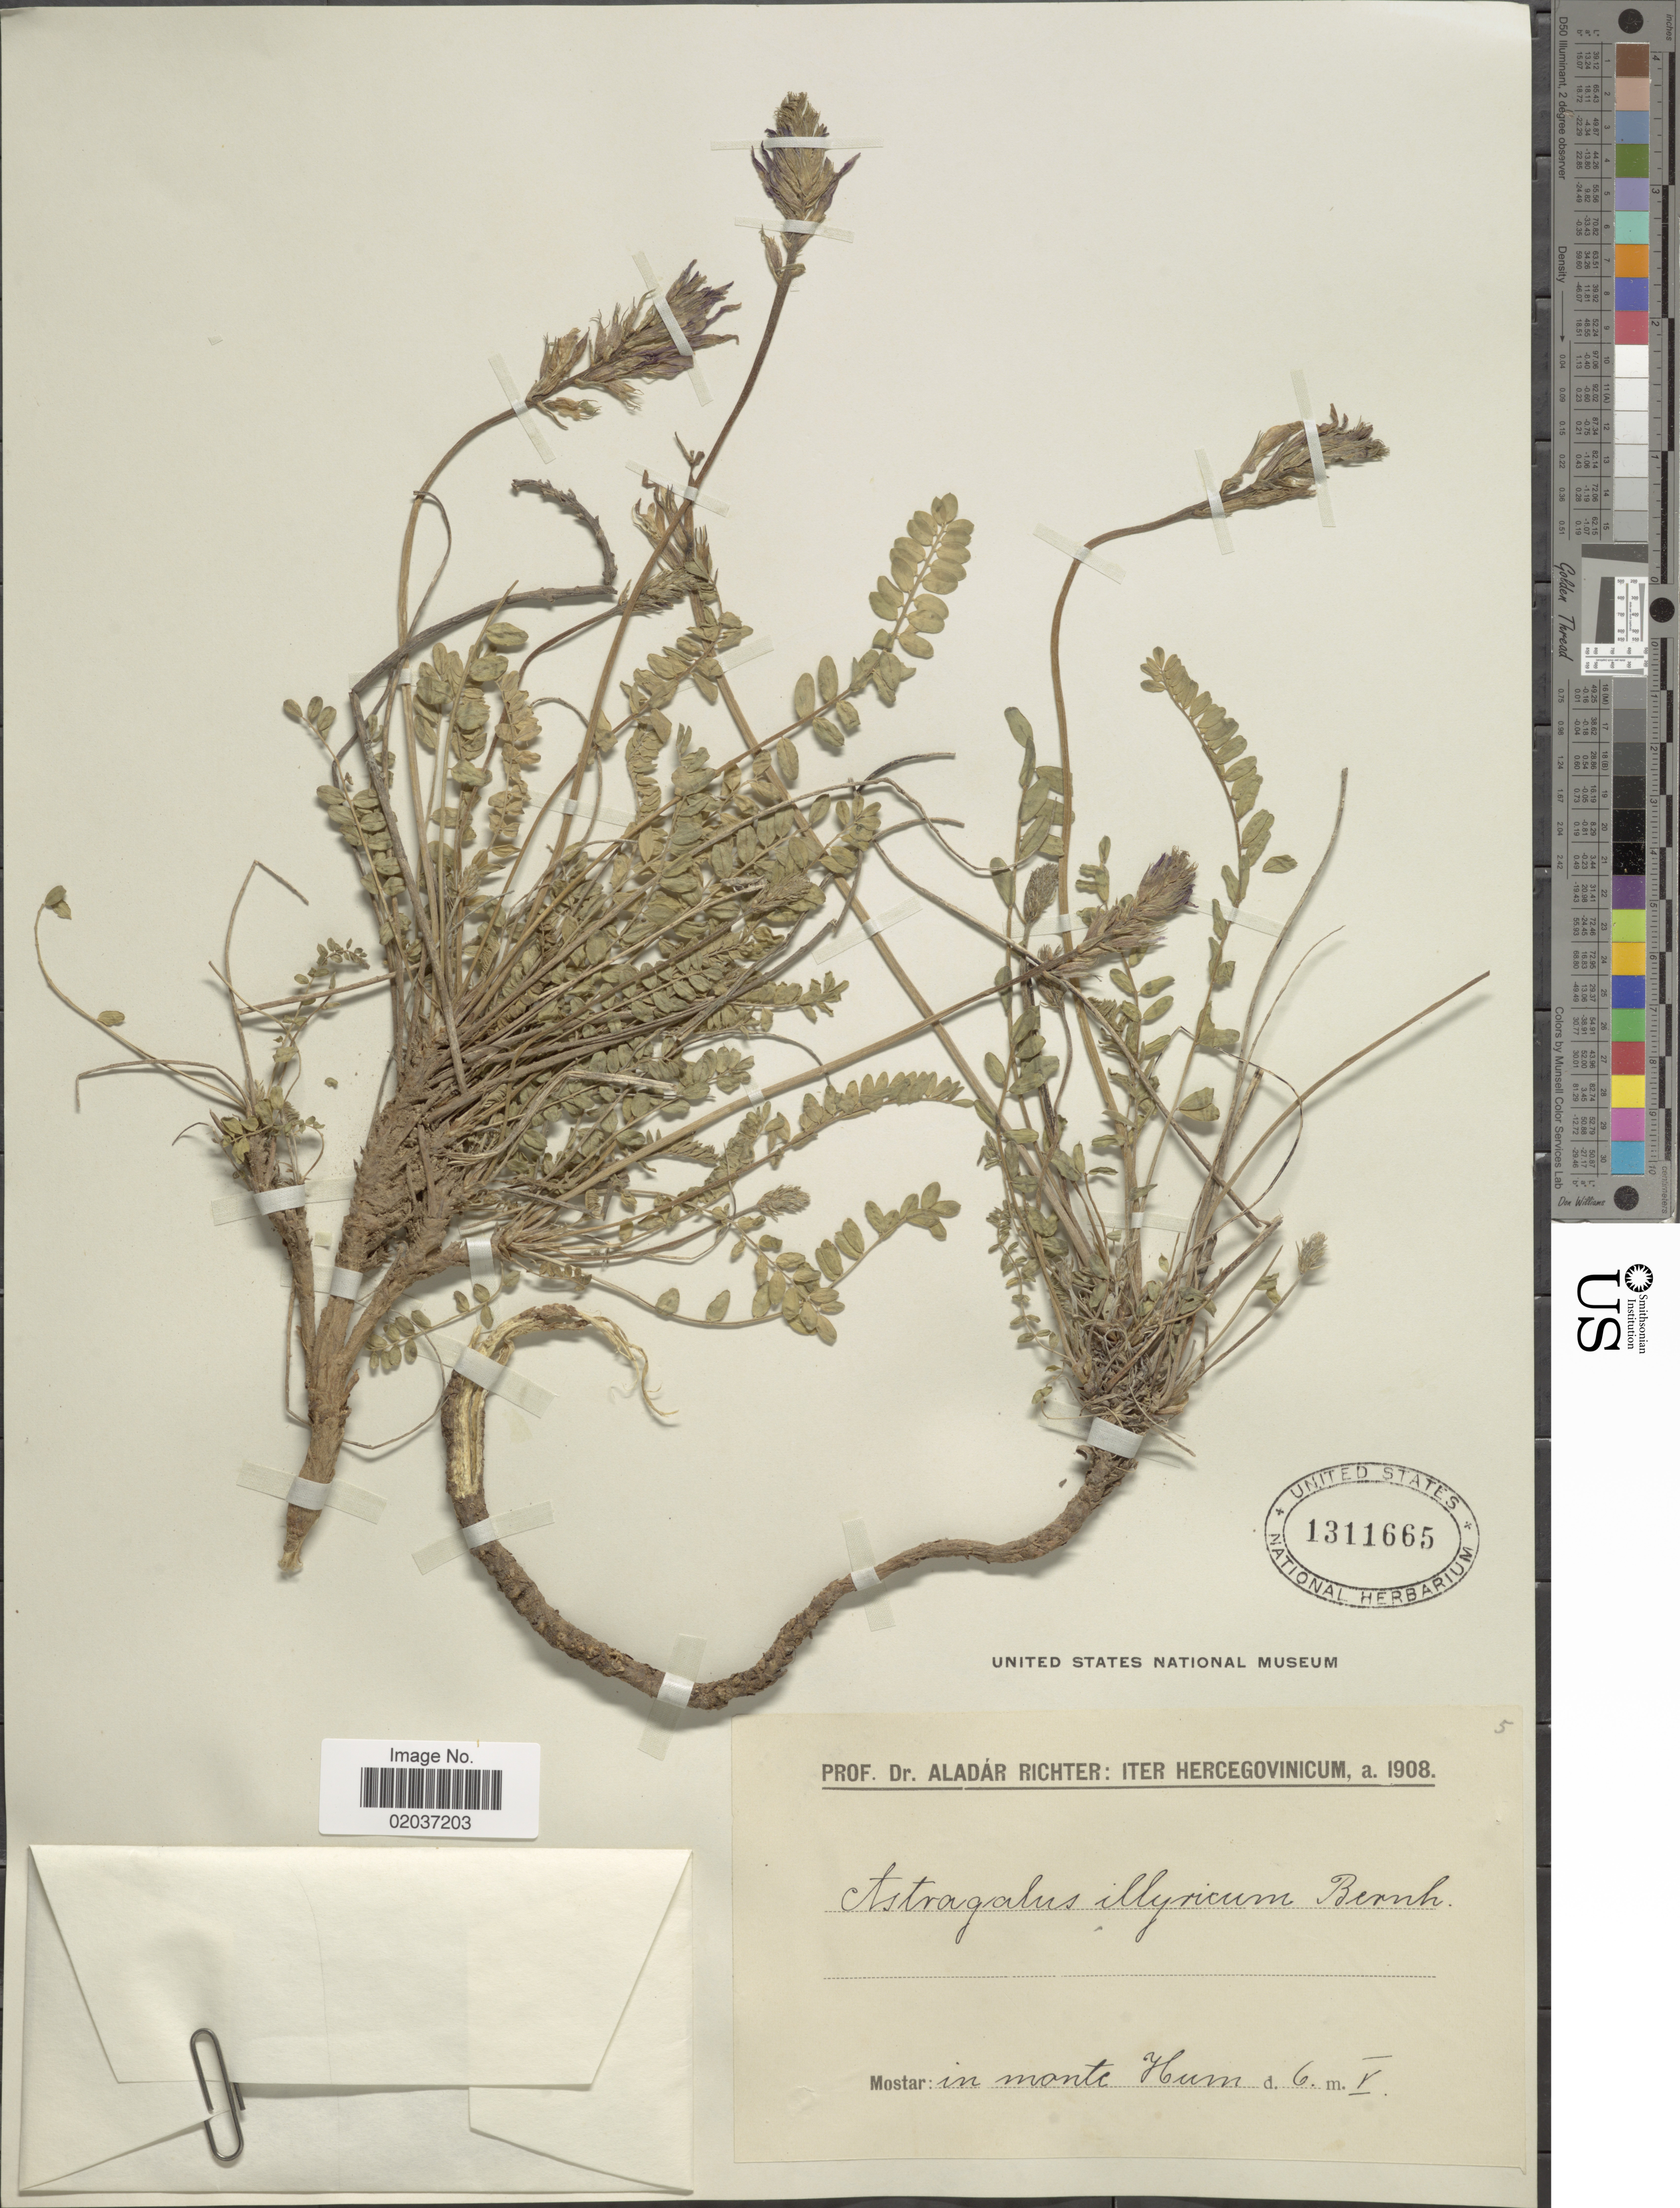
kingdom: Plantae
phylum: Tracheophyta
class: Magnoliopsida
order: Fabales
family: Fabaceae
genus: Astragalus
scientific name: Astragalus illyricus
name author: Bernh.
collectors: A. Richter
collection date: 1908-05-06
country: Bosnia and Herzegovina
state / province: Federation of B&H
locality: Hercegovinicum, Mostar:in monte Hum.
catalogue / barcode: US 1311665